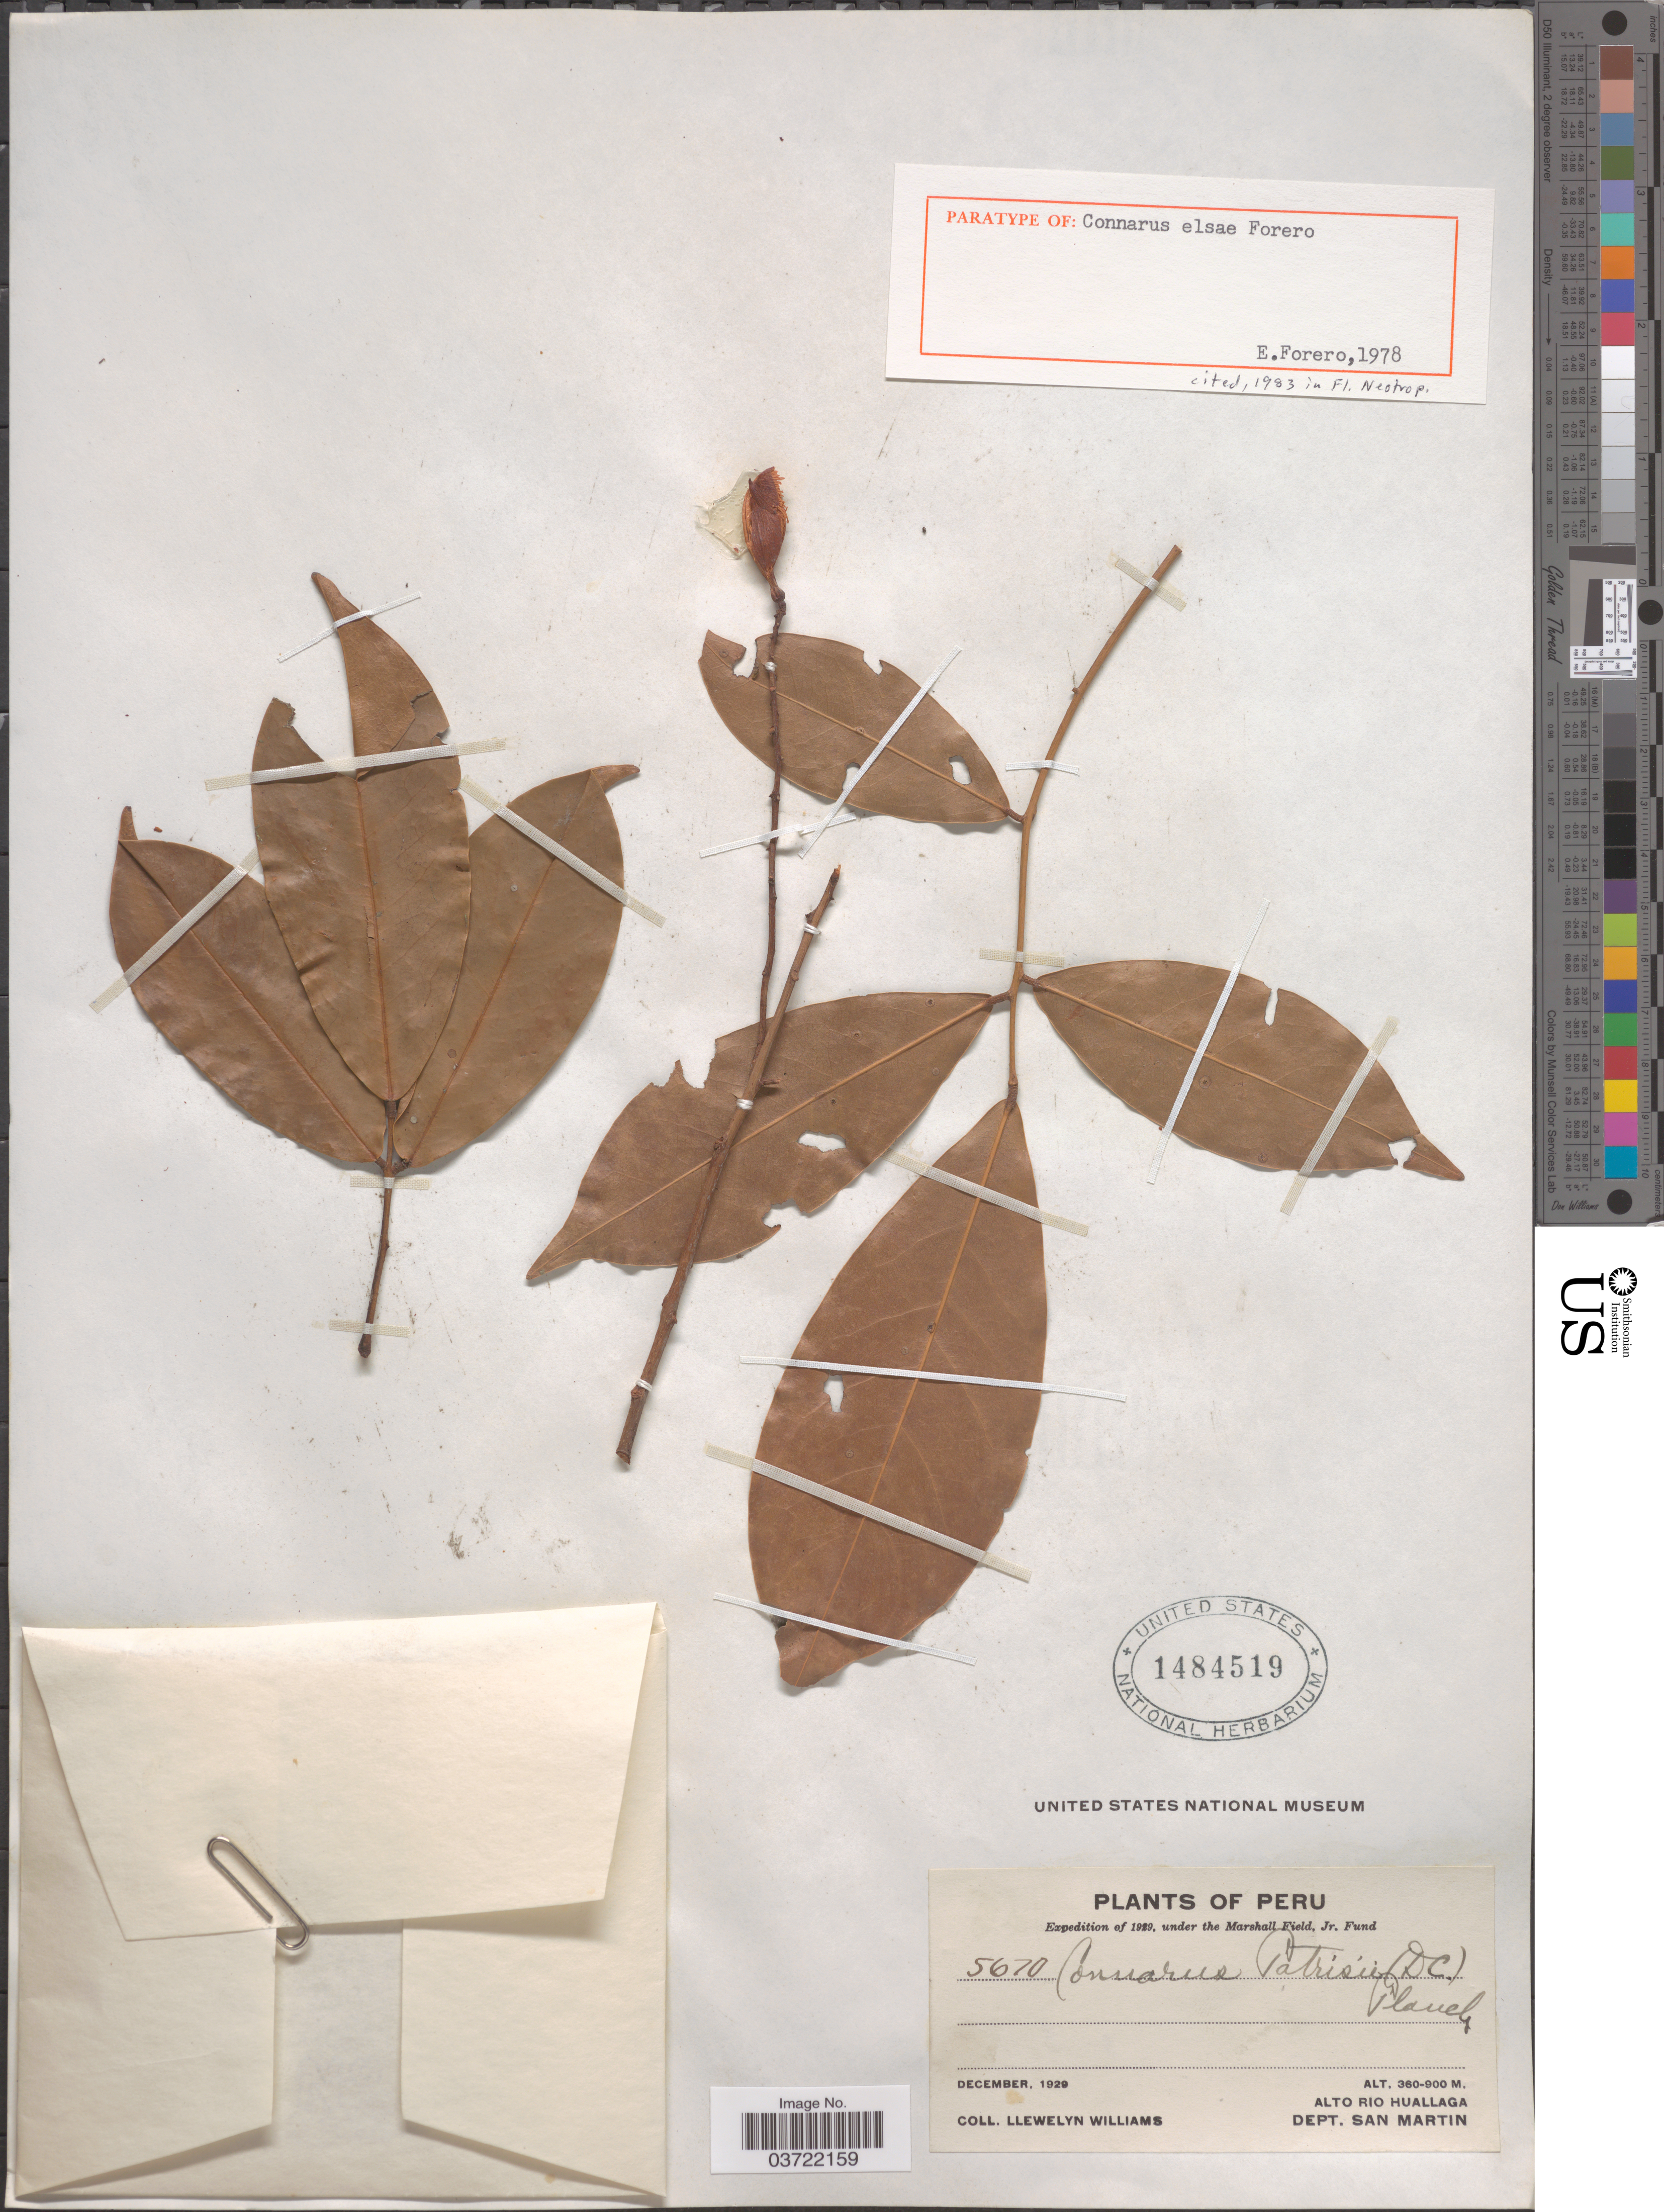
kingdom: Plantae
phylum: Tracheophyta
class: Magnoliopsida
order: Oxalidales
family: Connaraceae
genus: Connarus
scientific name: Connarus elsae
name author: Forero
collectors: Ll. Williams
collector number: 5670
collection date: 1929-12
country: Peru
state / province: San Martín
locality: Alto Rio Huallaga, Dept. San Martin.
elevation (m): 360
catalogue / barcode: US 1484519